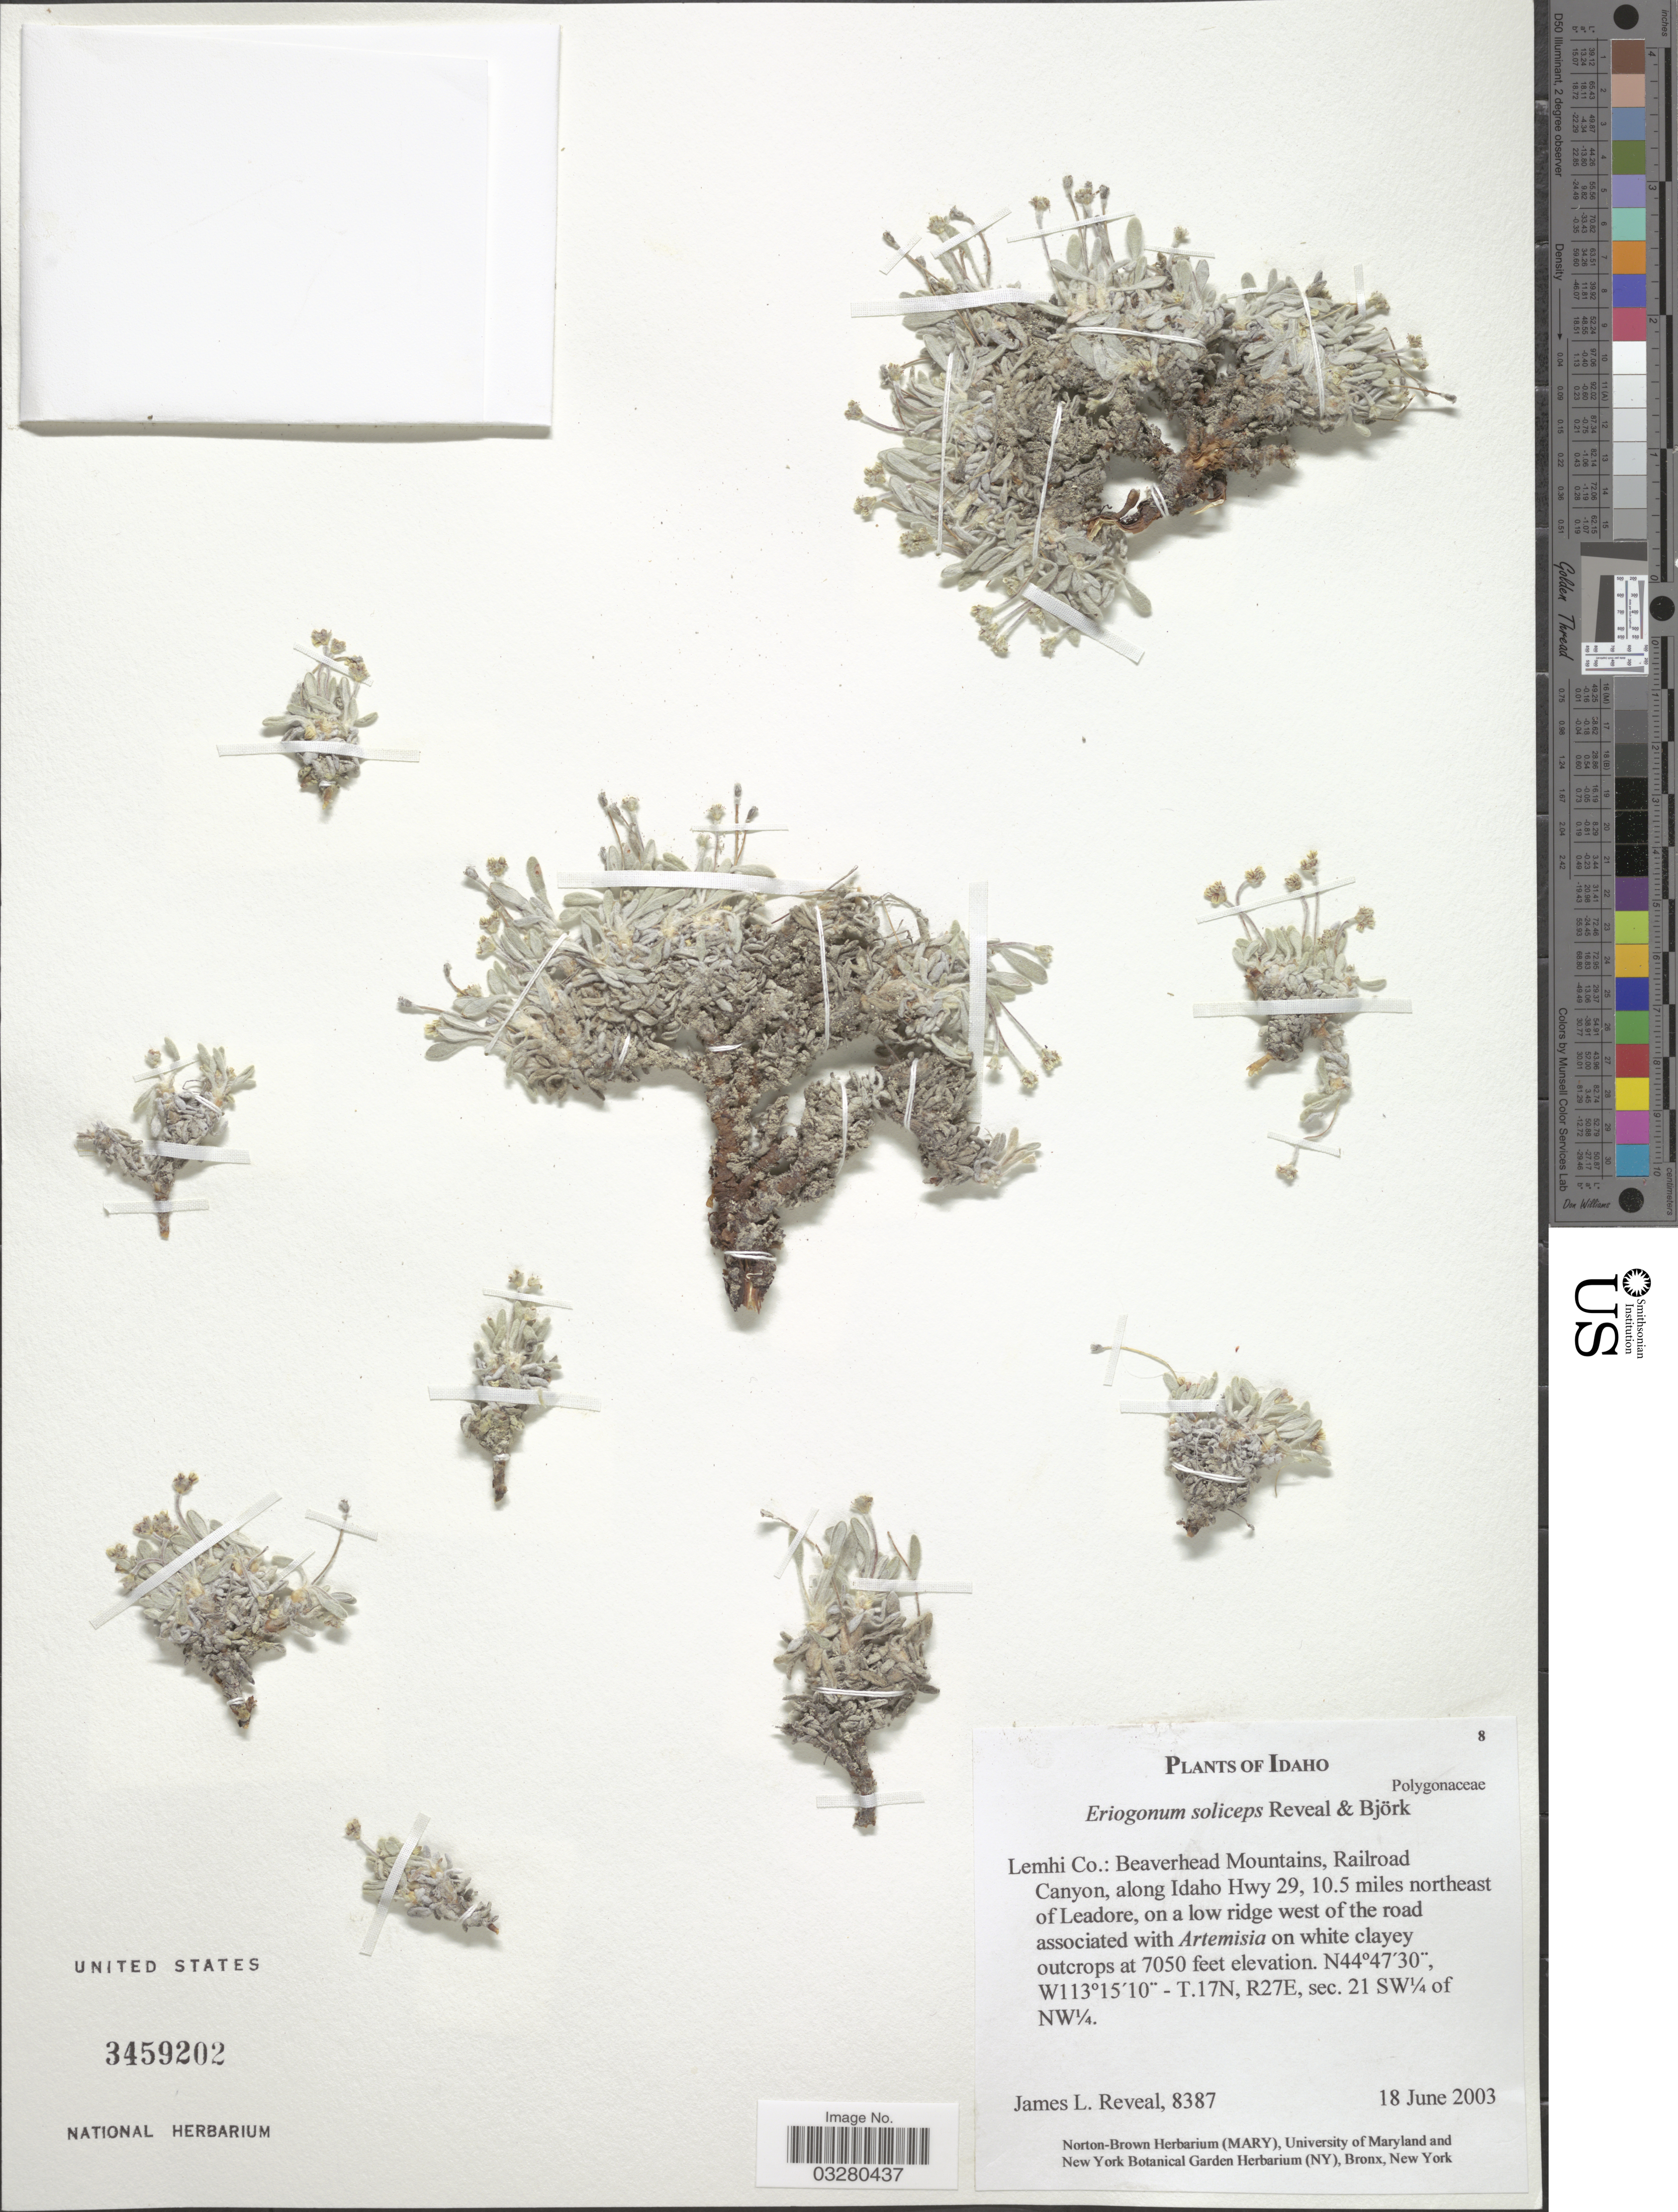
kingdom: Plantae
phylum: Tracheophyta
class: Magnoliopsida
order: Caryophyllales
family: Polygonaceae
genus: Eriogonum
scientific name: Eriogonum soliceps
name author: Reveal & Björk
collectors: J. L. Reveal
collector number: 8387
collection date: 2003-06-18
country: United States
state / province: Idaho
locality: Lemhi Co.: Beaverhead Mountains, Railroad Canyon, along Idaho Hwy 29, 10.5 miles northeast of Leadore, on a low ridge west of the road. T.17N, R27E, sec. 21 SW¼ of NW¼.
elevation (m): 2149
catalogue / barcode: US 3459202